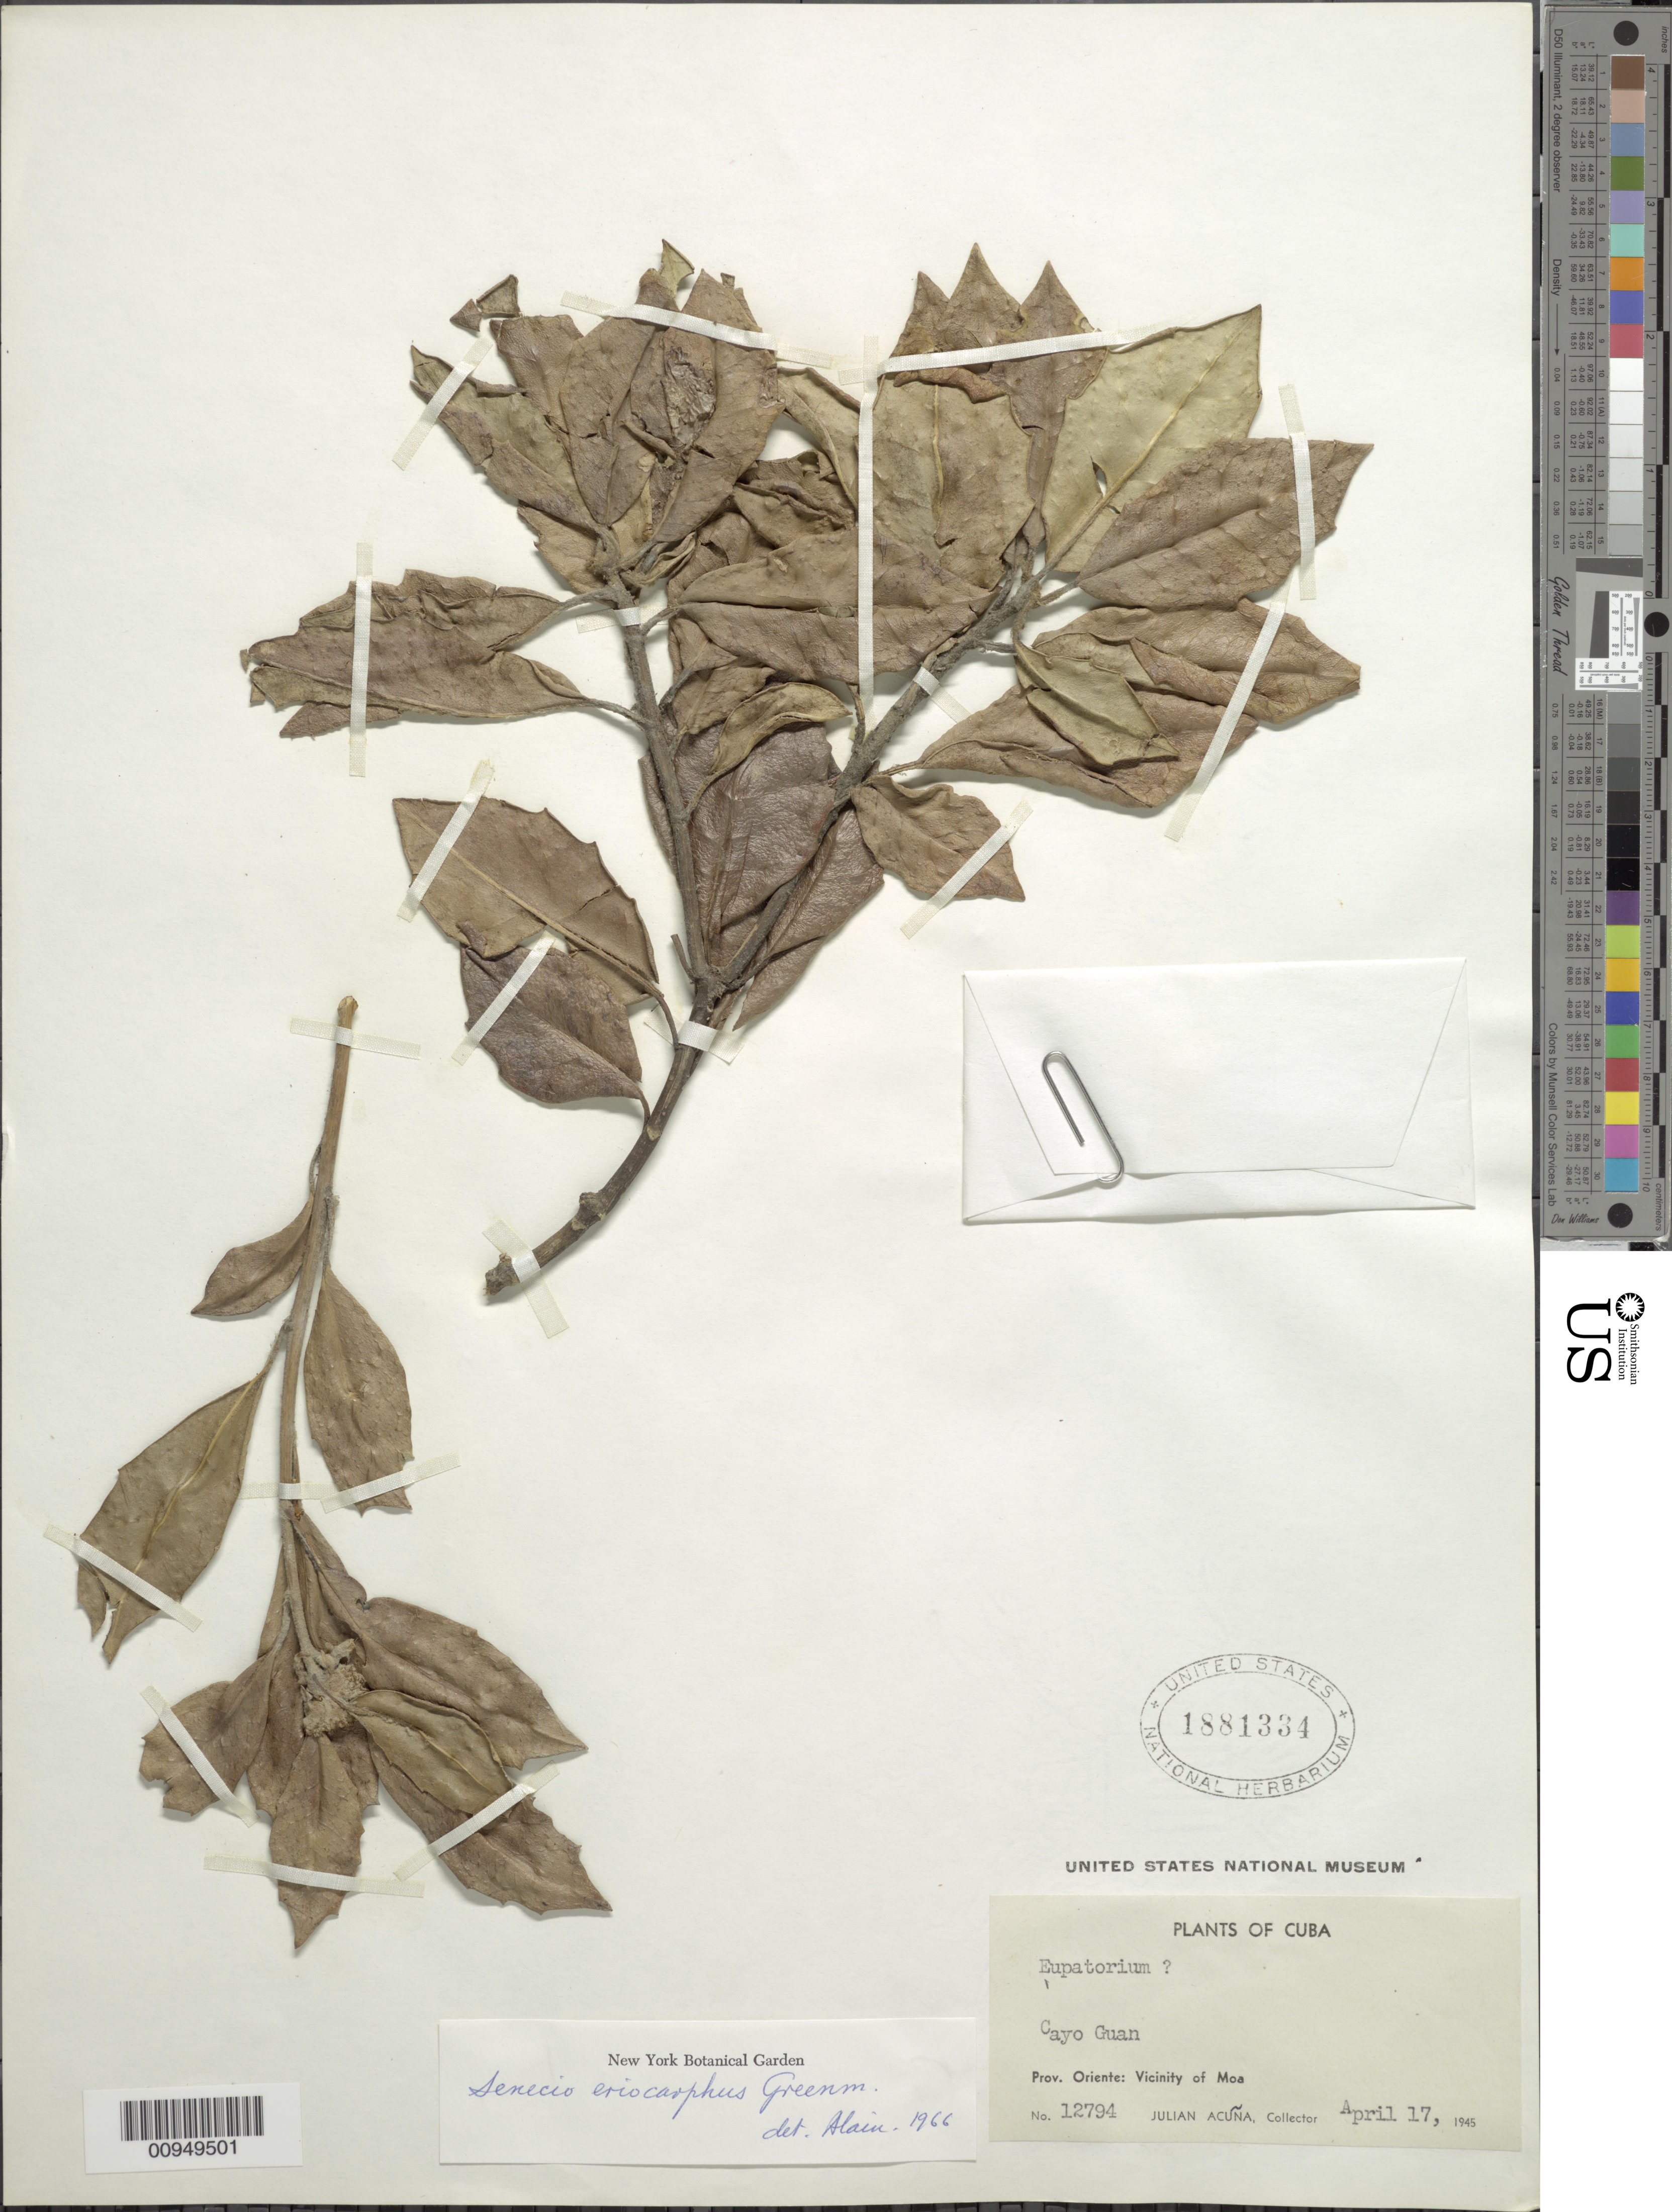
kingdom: Plantae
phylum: Tracheophyta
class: Magnoliopsida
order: Asterales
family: Asteraceae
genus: Senecio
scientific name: Senecio eriocarphus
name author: Greenm.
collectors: J. Acuña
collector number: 12794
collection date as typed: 17 Apr 1945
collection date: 1945-04-17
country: Cuba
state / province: Holguín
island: Cuba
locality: Vicinity of Moa [Oriente], Cayo Guan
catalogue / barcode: US 1881334